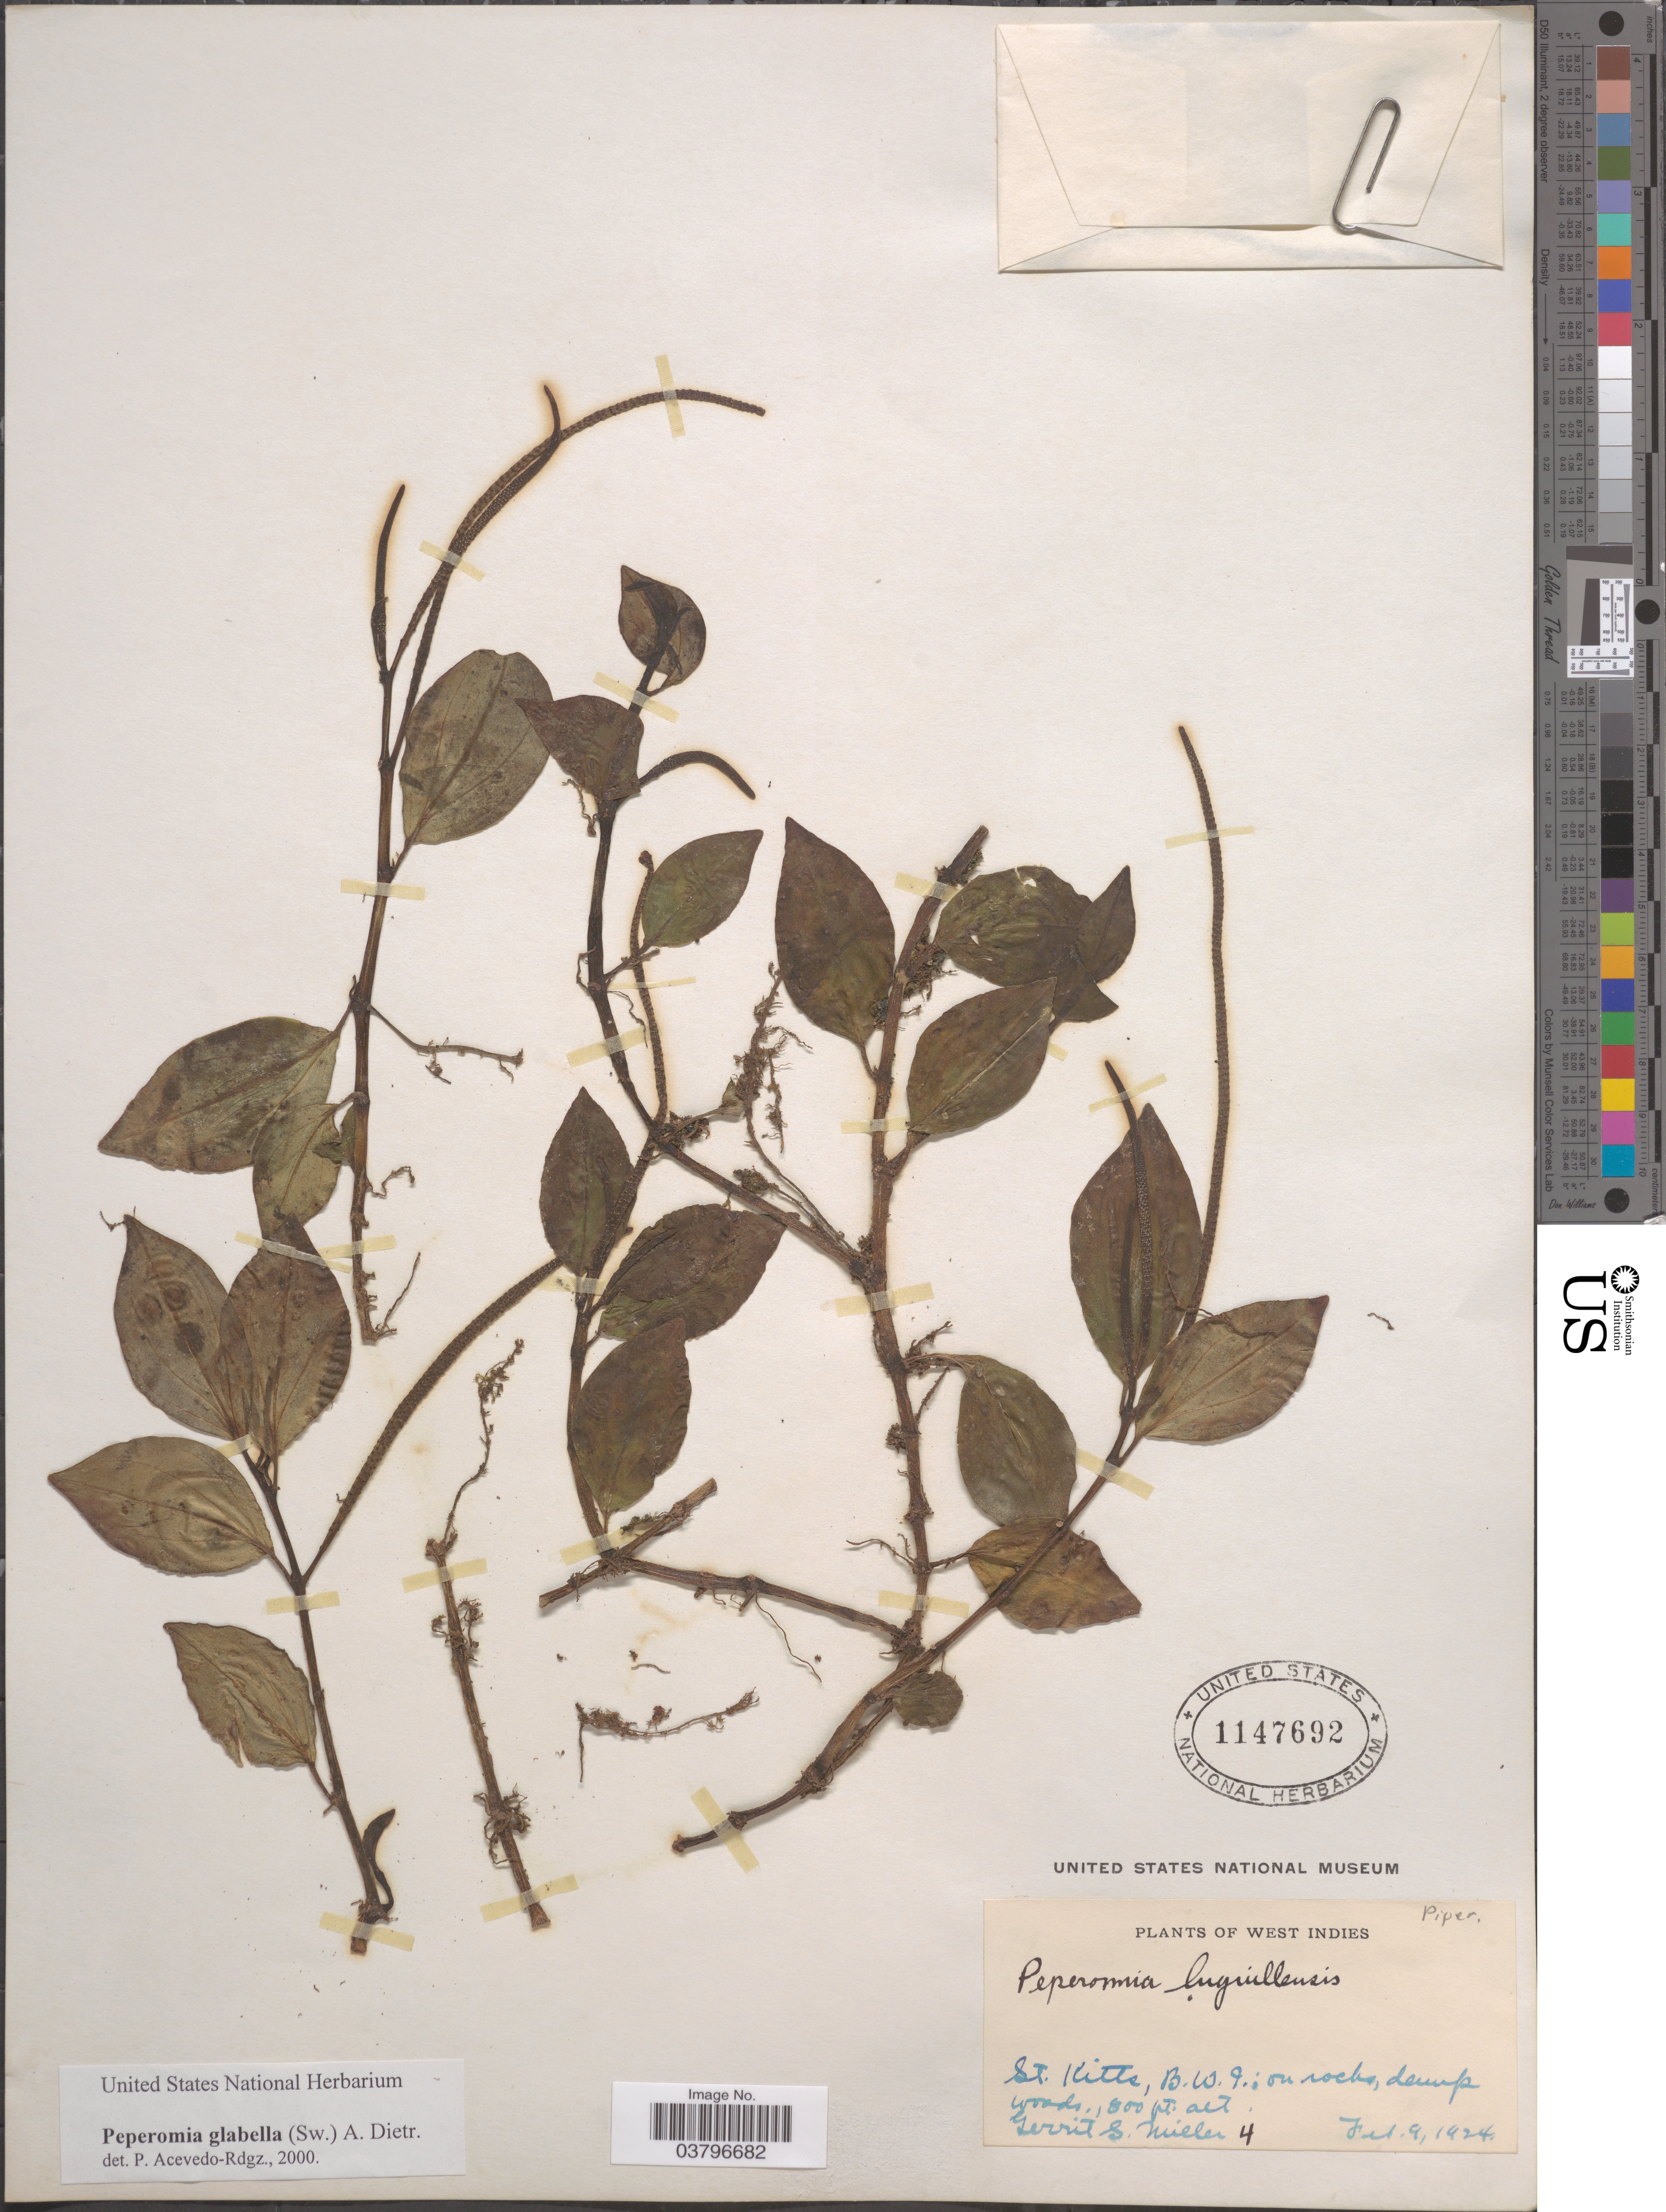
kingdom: Plantae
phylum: Tracheophyta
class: Magnoliopsida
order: Piperales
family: Piperaceae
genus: Peperomia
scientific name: Peperomia glabella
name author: (Sw.) A. Dietr.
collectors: G. S. Miller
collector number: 4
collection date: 1924-02-09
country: St. Christopher-Nevis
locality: St. Kitts, B. W. I.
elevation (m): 244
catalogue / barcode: US 1147692